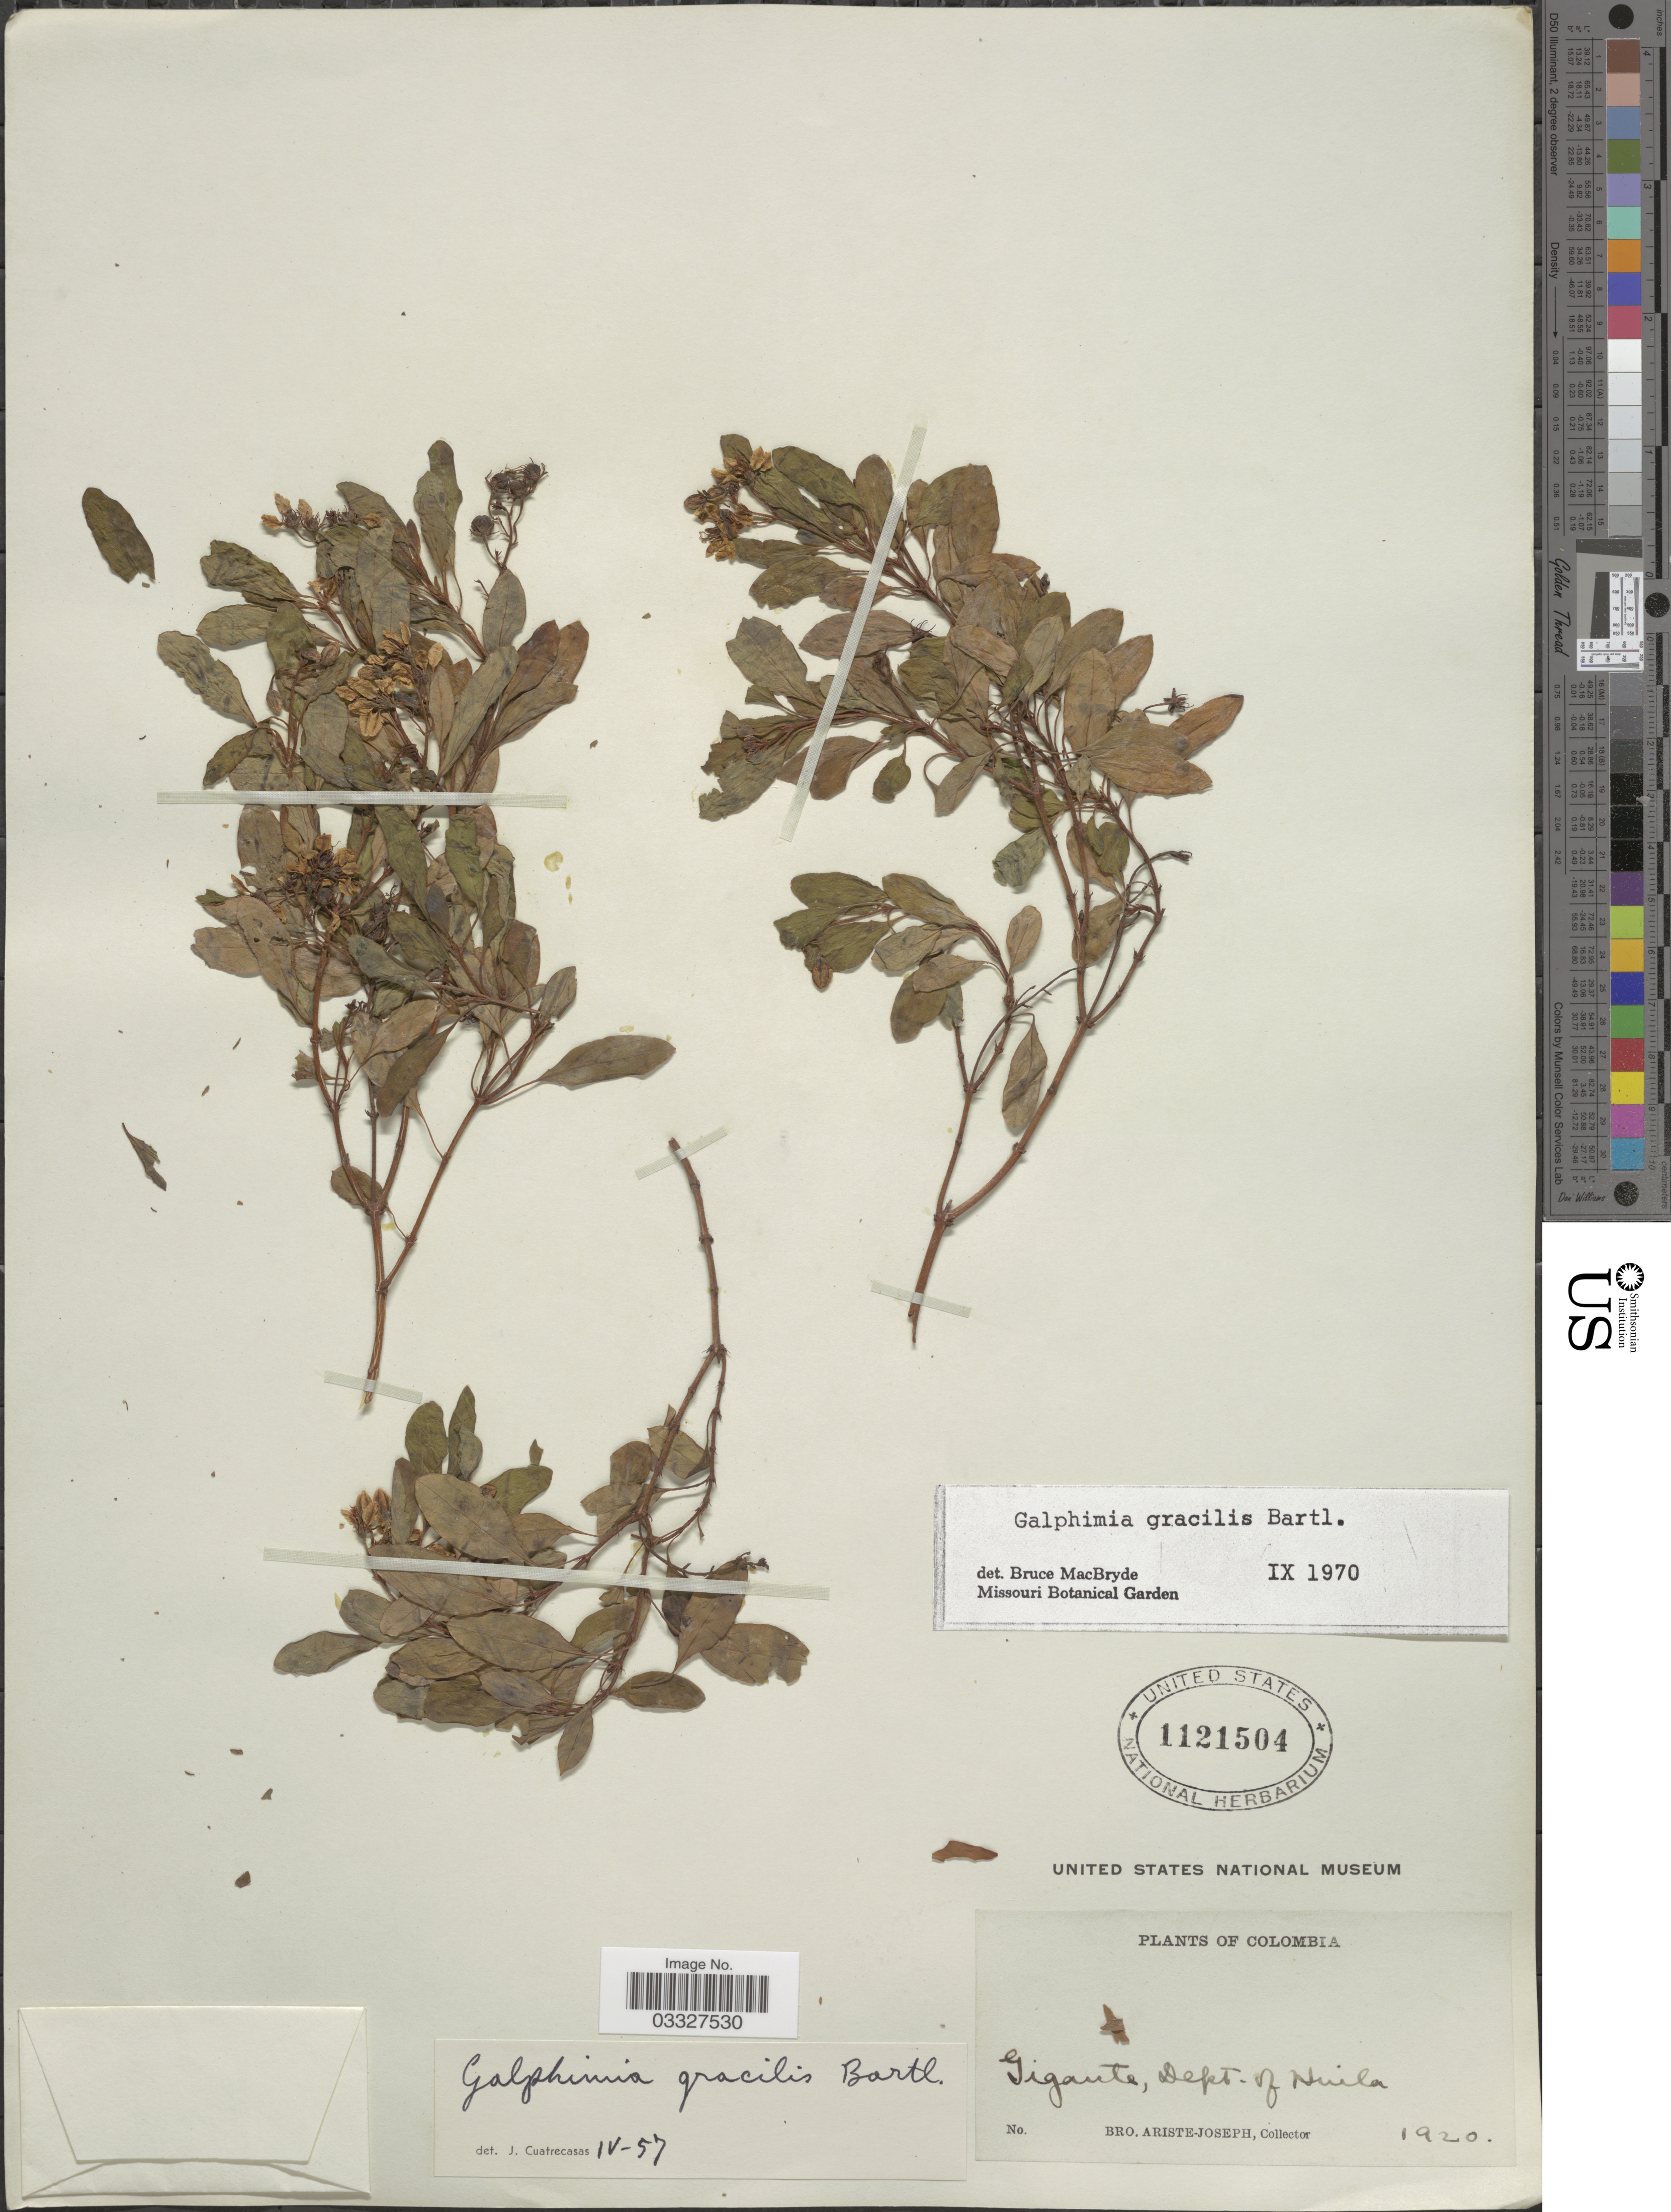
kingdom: Plantae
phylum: Tracheophyta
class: Magnoliopsida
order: Malpighiales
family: Malpighiaceae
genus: Galphimia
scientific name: Galphimia gracilis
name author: Bartl.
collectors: Bro. Ariste-Joseph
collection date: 1920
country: Colombia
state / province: Huila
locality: Gigante, Dept. of Huila.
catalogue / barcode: US 1121504